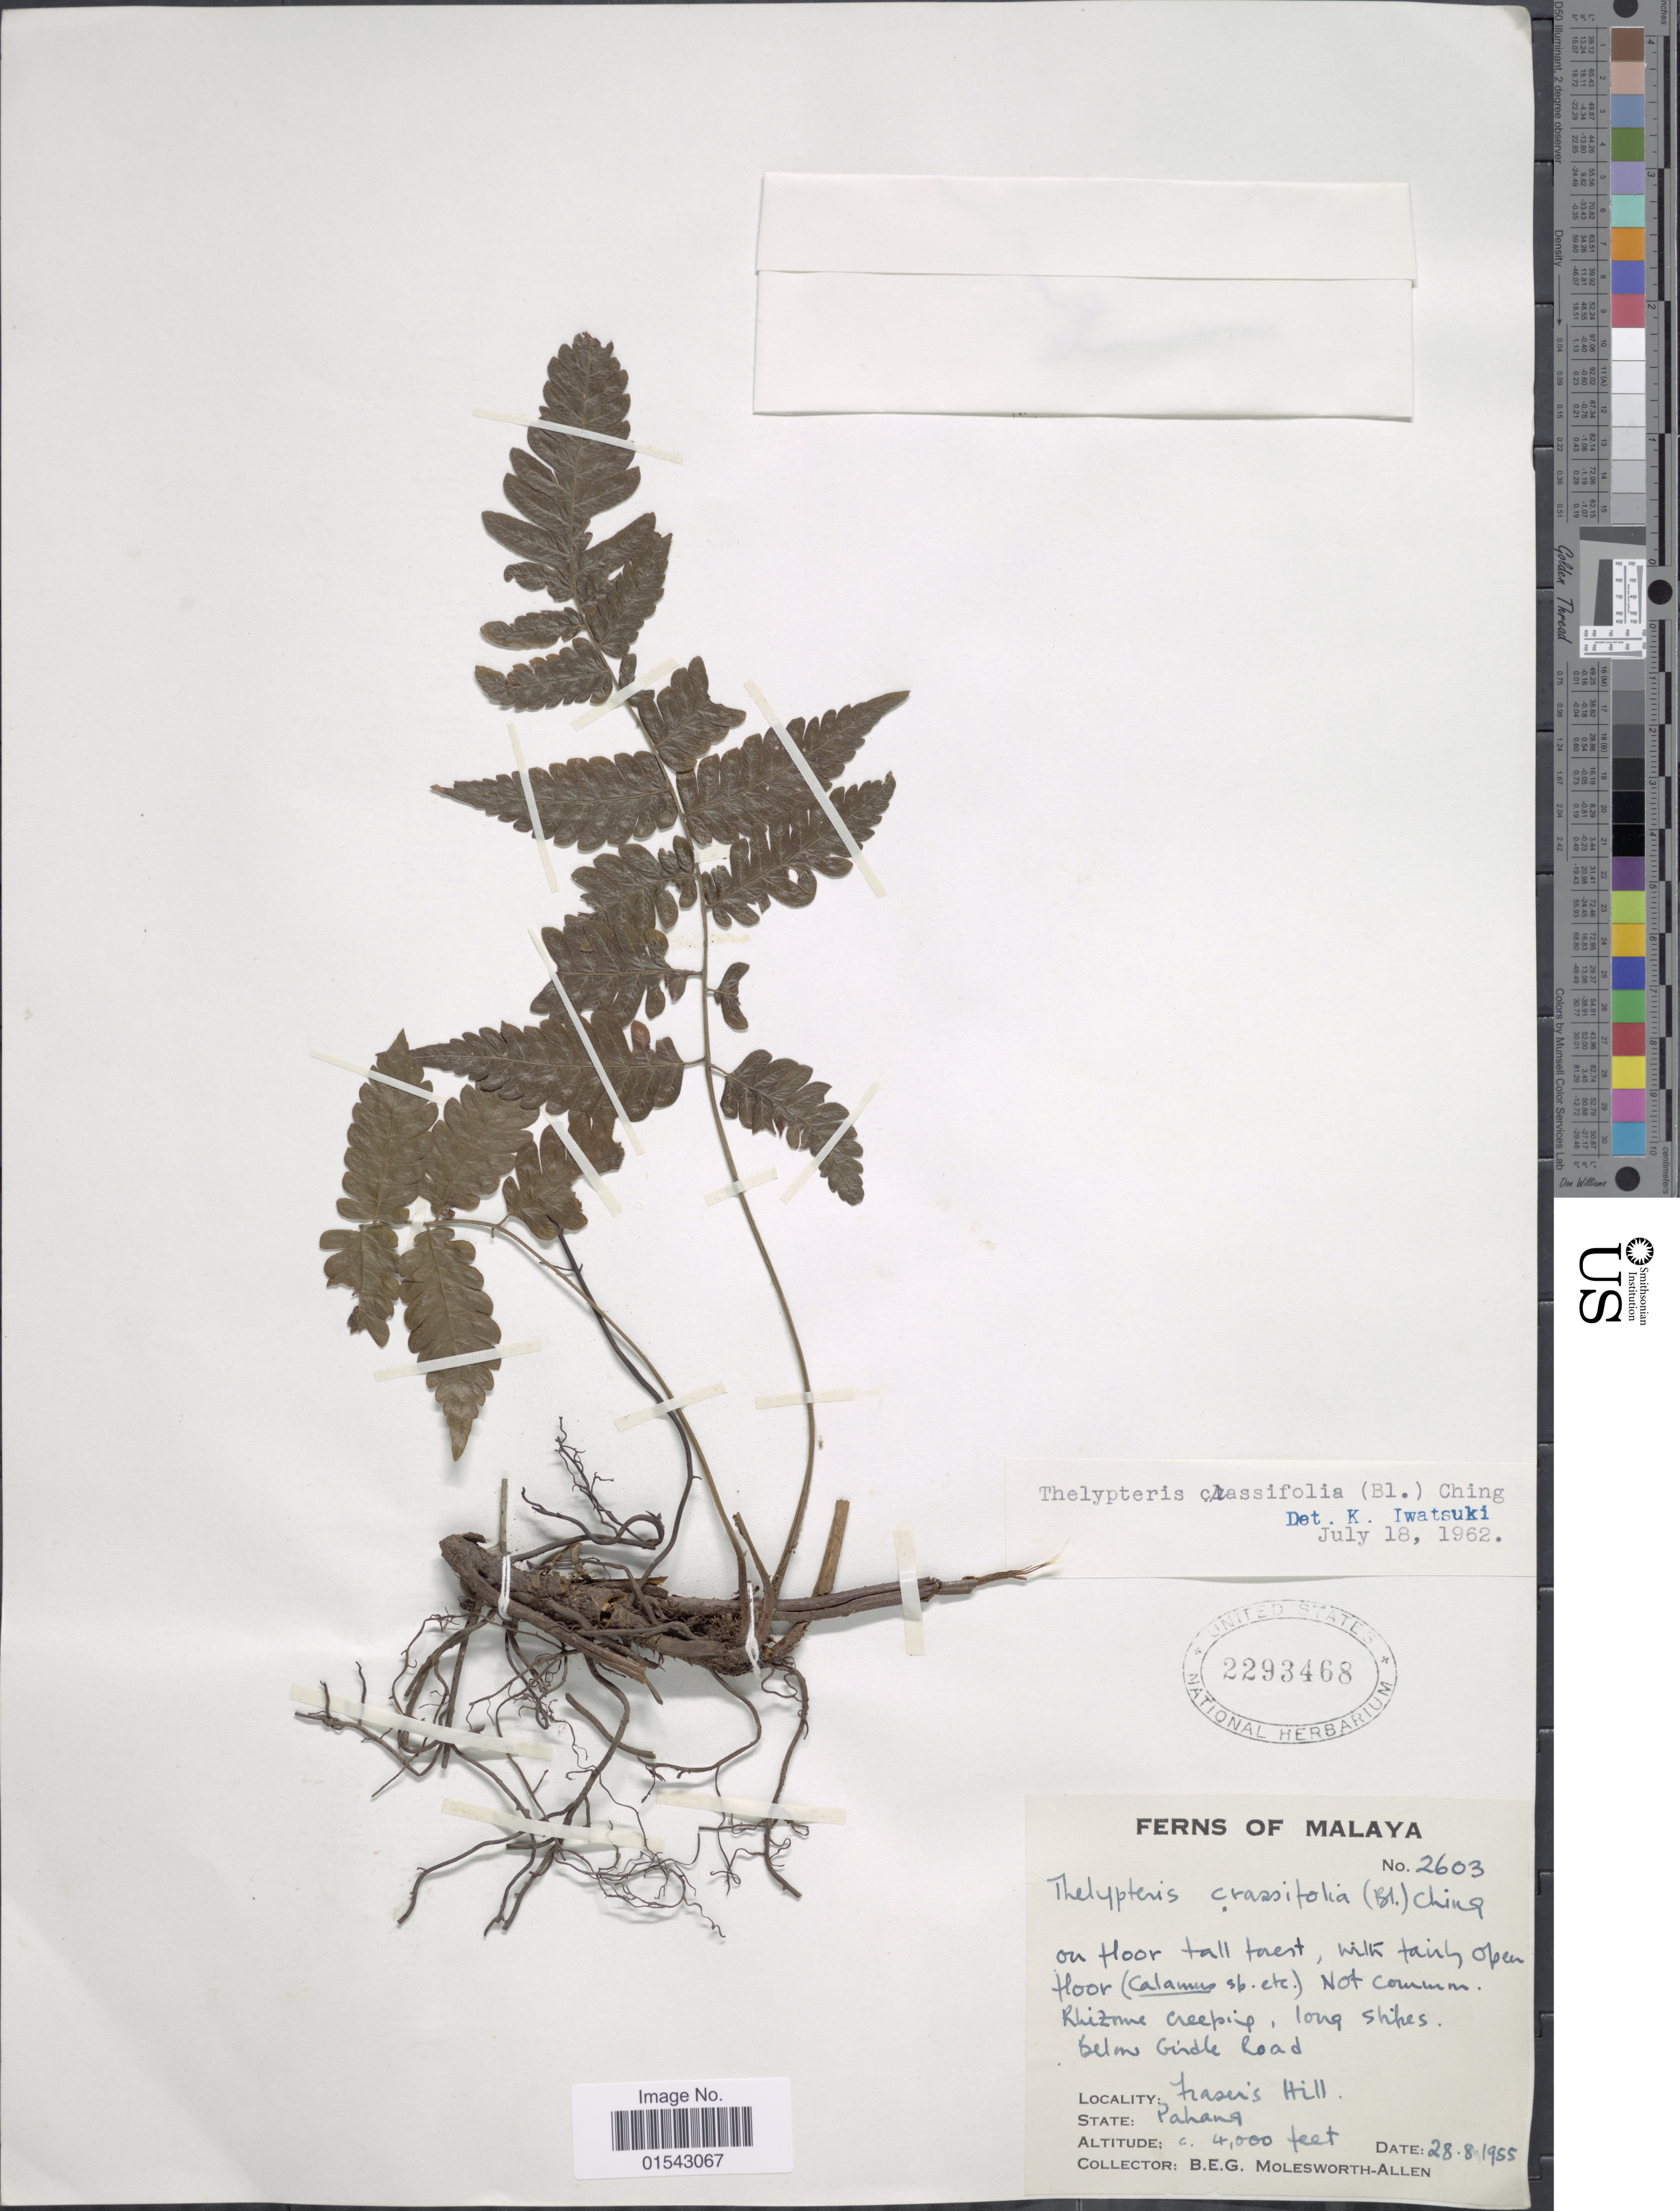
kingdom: Plantae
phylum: Tracheophyta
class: Polypodiopsida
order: Polypodiales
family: Thelypteridaceae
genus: Mesophlebion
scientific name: Mesophlebion crassifolium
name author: (Blume) Holttum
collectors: B. E. G. Molesworth-Allen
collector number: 2603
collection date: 1955-08-28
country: Malaysia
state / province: Pahang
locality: Malaya, Below Gridle Road, Frasers Hill, Pahang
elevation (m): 1219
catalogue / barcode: US 2293468